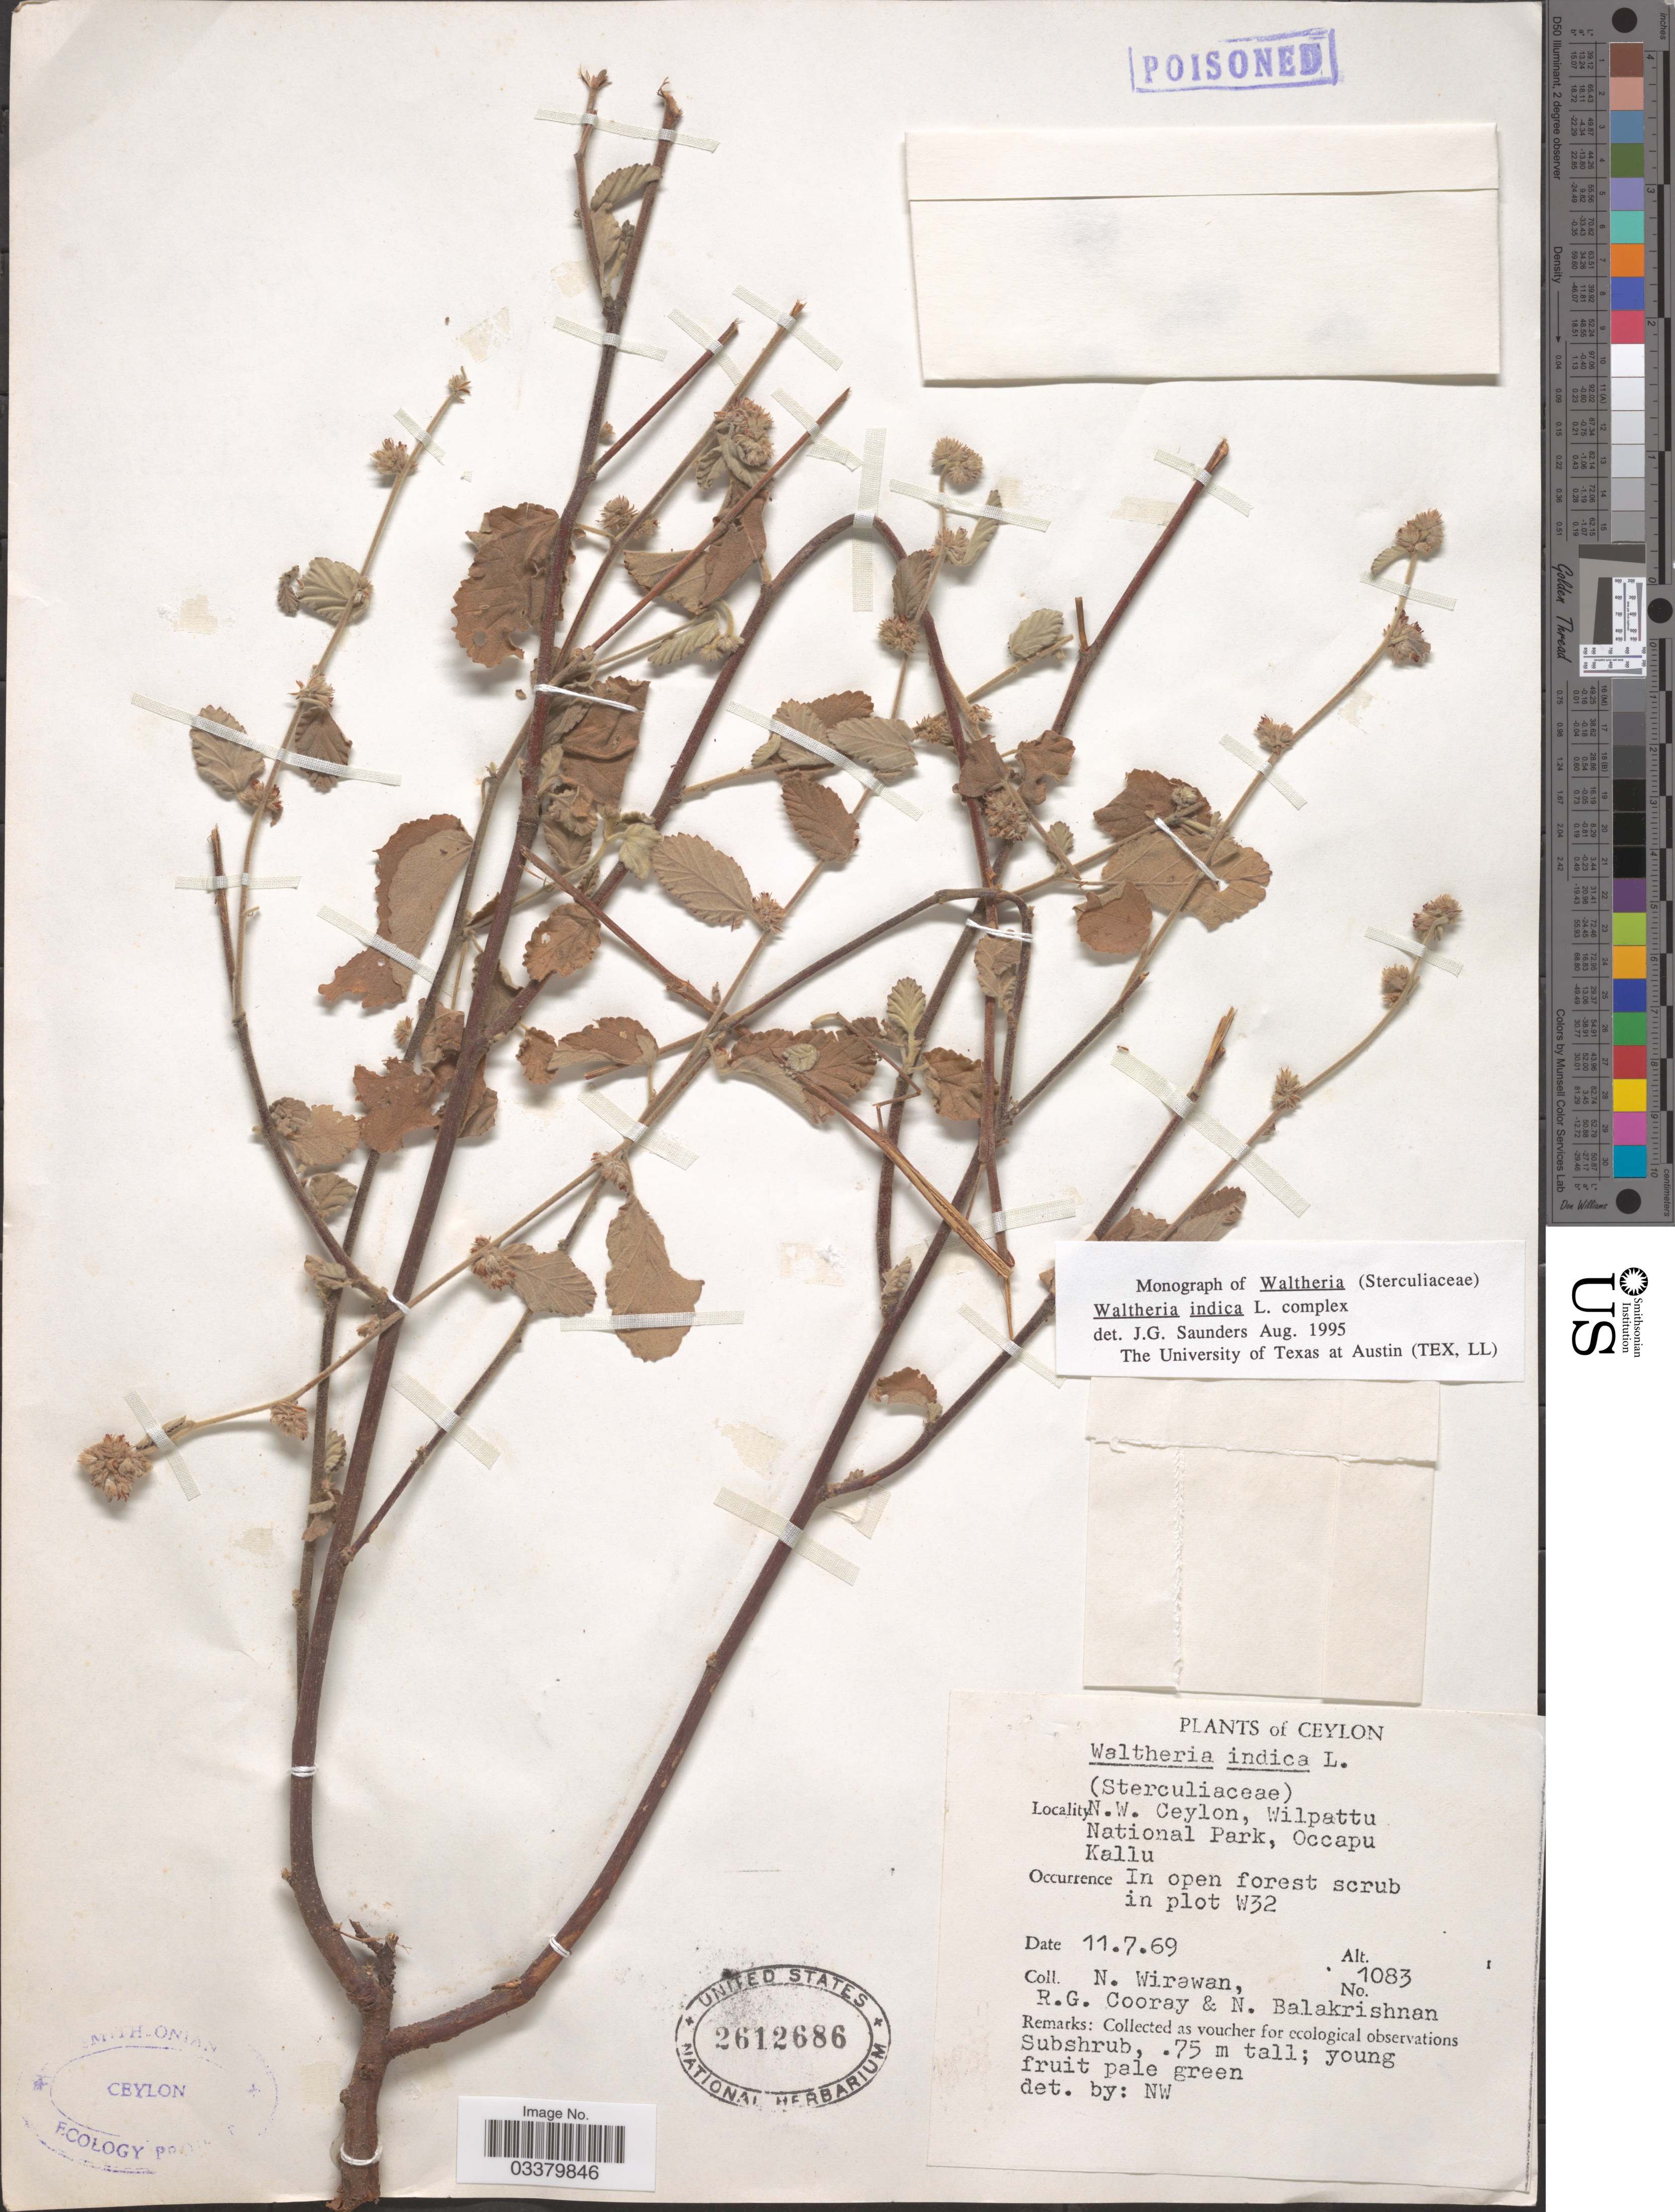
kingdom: Plantae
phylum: Tracheophyta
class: Magnoliopsida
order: Malvales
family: Malvaceae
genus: Waltheria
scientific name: Waltheria indica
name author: L.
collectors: N. Wirawan, R. Cooray & N. Balakrishnan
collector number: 1083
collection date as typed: Transcribed d/m/y: 11/7/69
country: Sri Lanka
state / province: North Western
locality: Ceylon, N. W. Ceylon, Wilpattu National Park, Occapu Kallu. In open forest scrub in plot W32.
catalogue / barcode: US 2612686